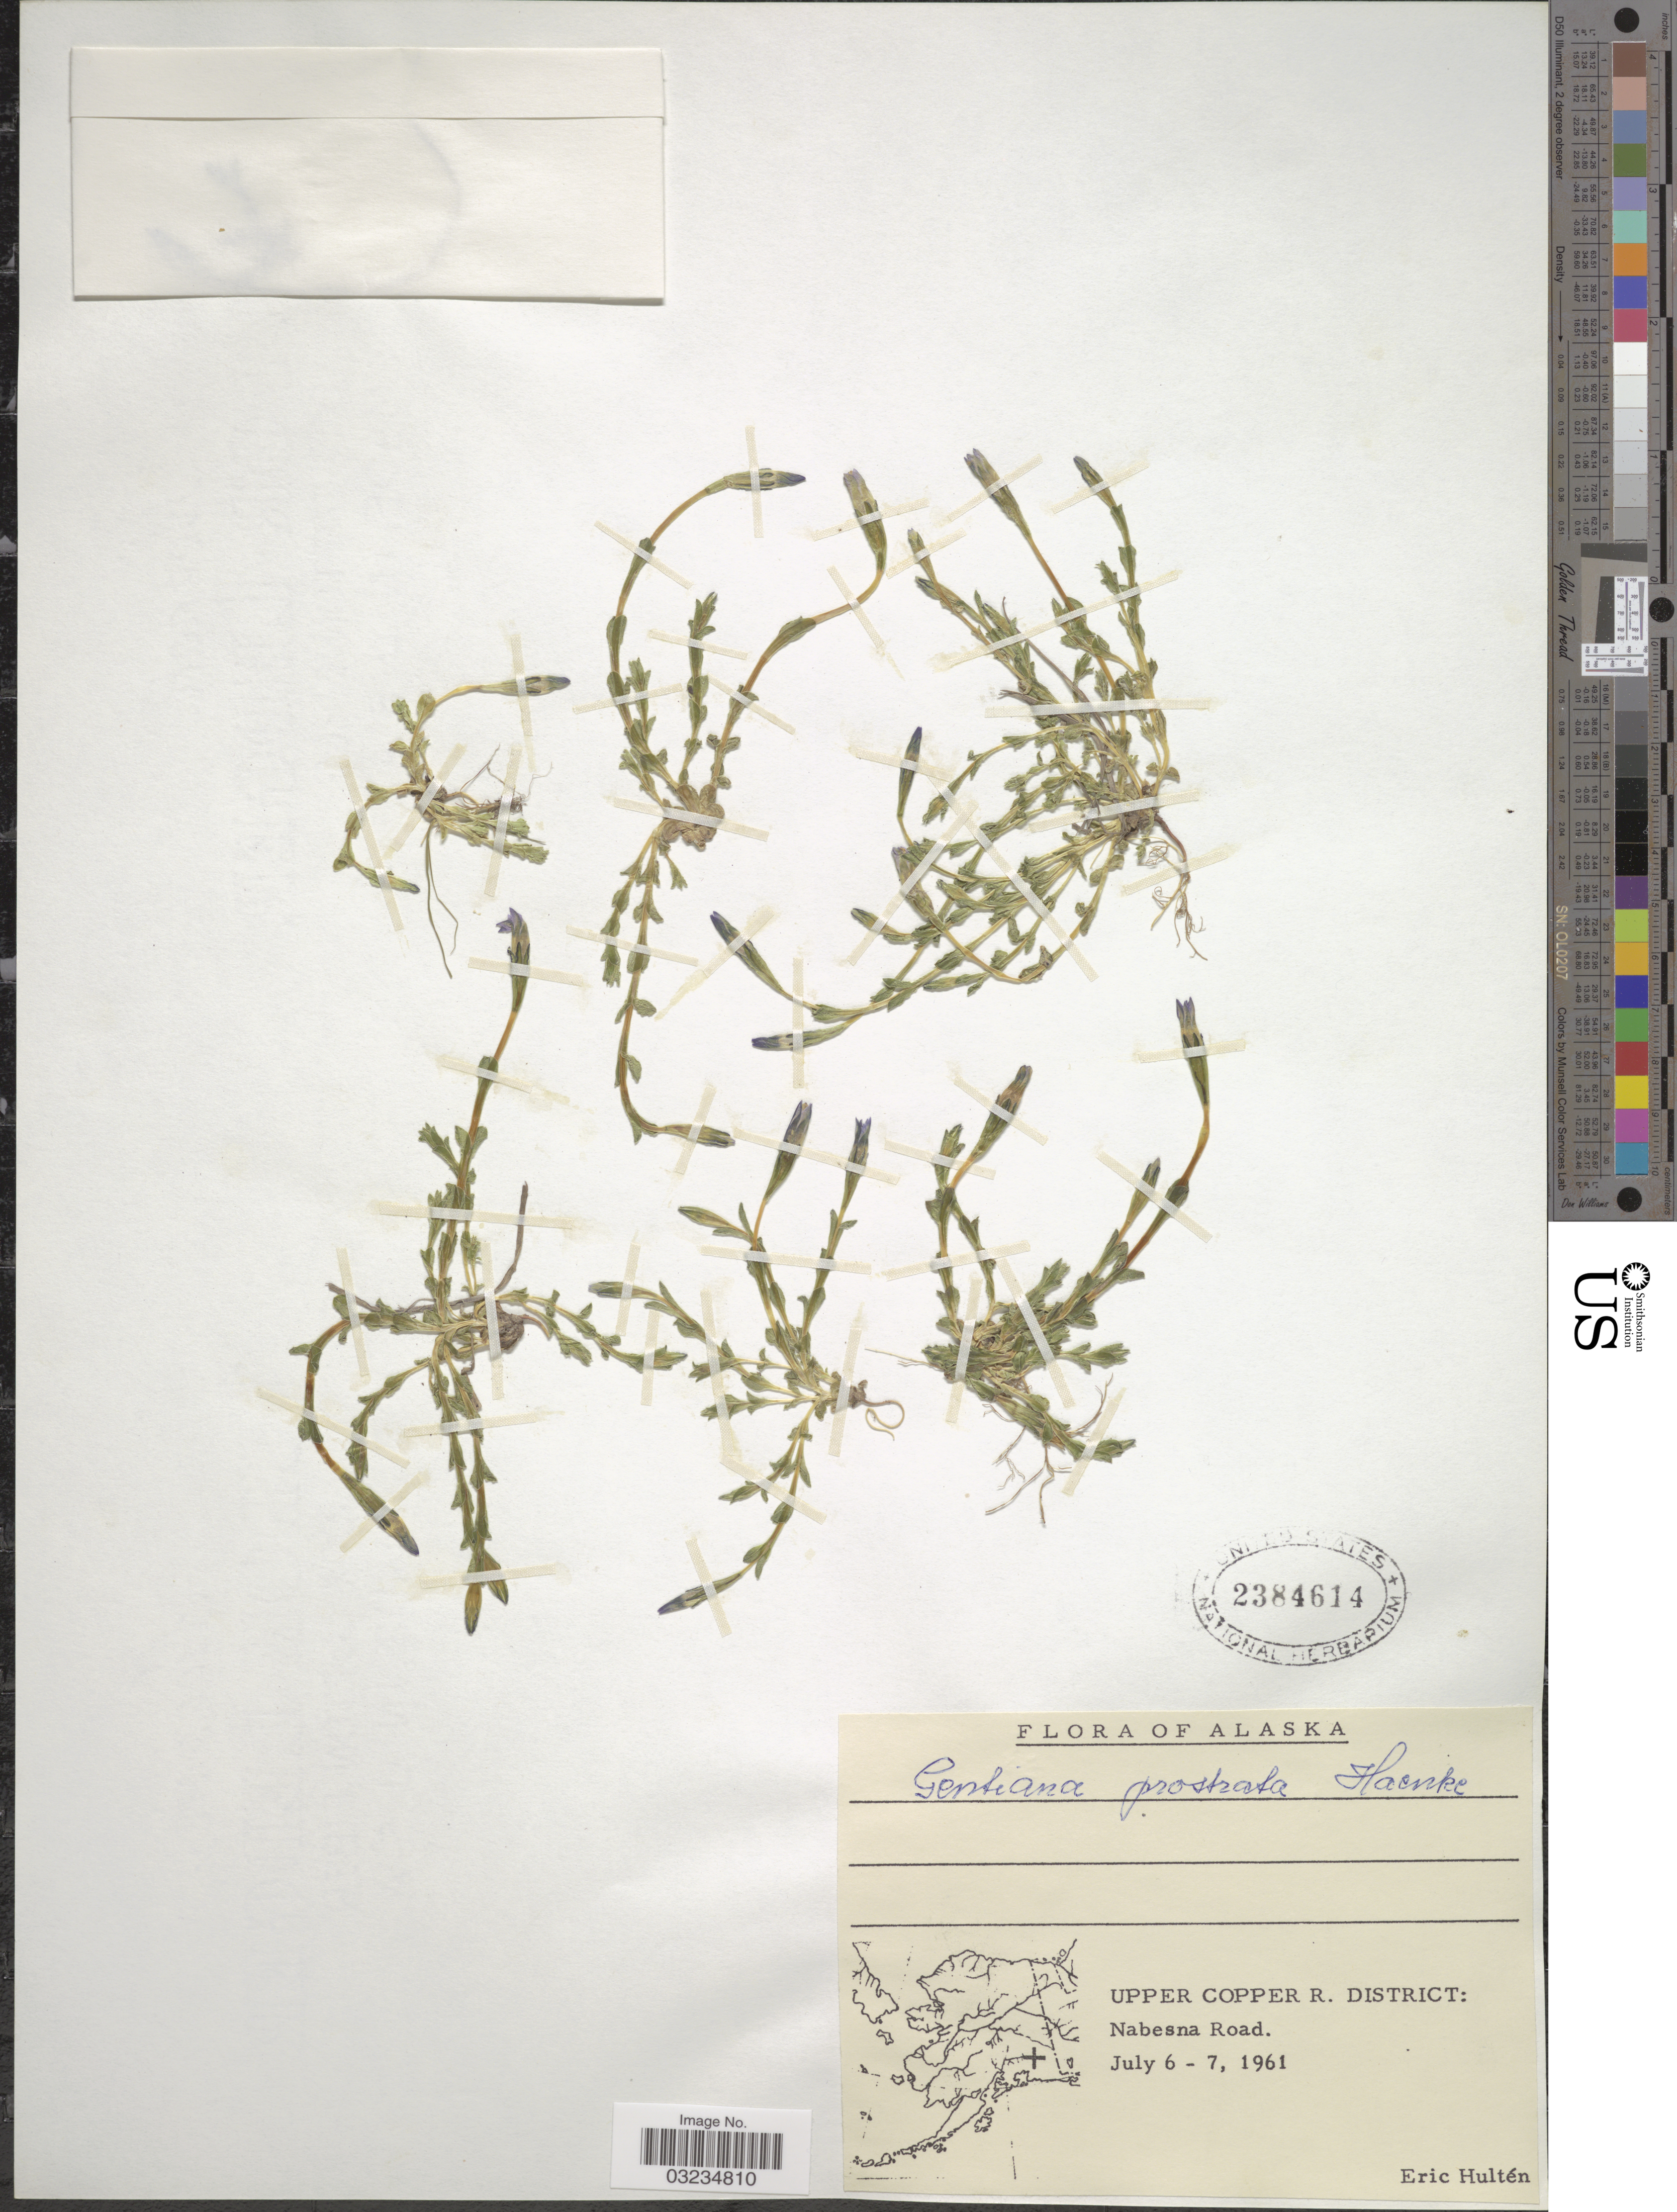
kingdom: Plantae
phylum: Tracheophyta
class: Magnoliopsida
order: Gentianales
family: Gentianaceae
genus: Gentiana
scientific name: Gentiana prostrata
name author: Haenke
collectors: E. G. Hultén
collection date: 1961-07-06/1961-07-07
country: United States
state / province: Alaska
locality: Upper Copper R. District: Nabesna Road.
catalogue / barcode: US 2384614